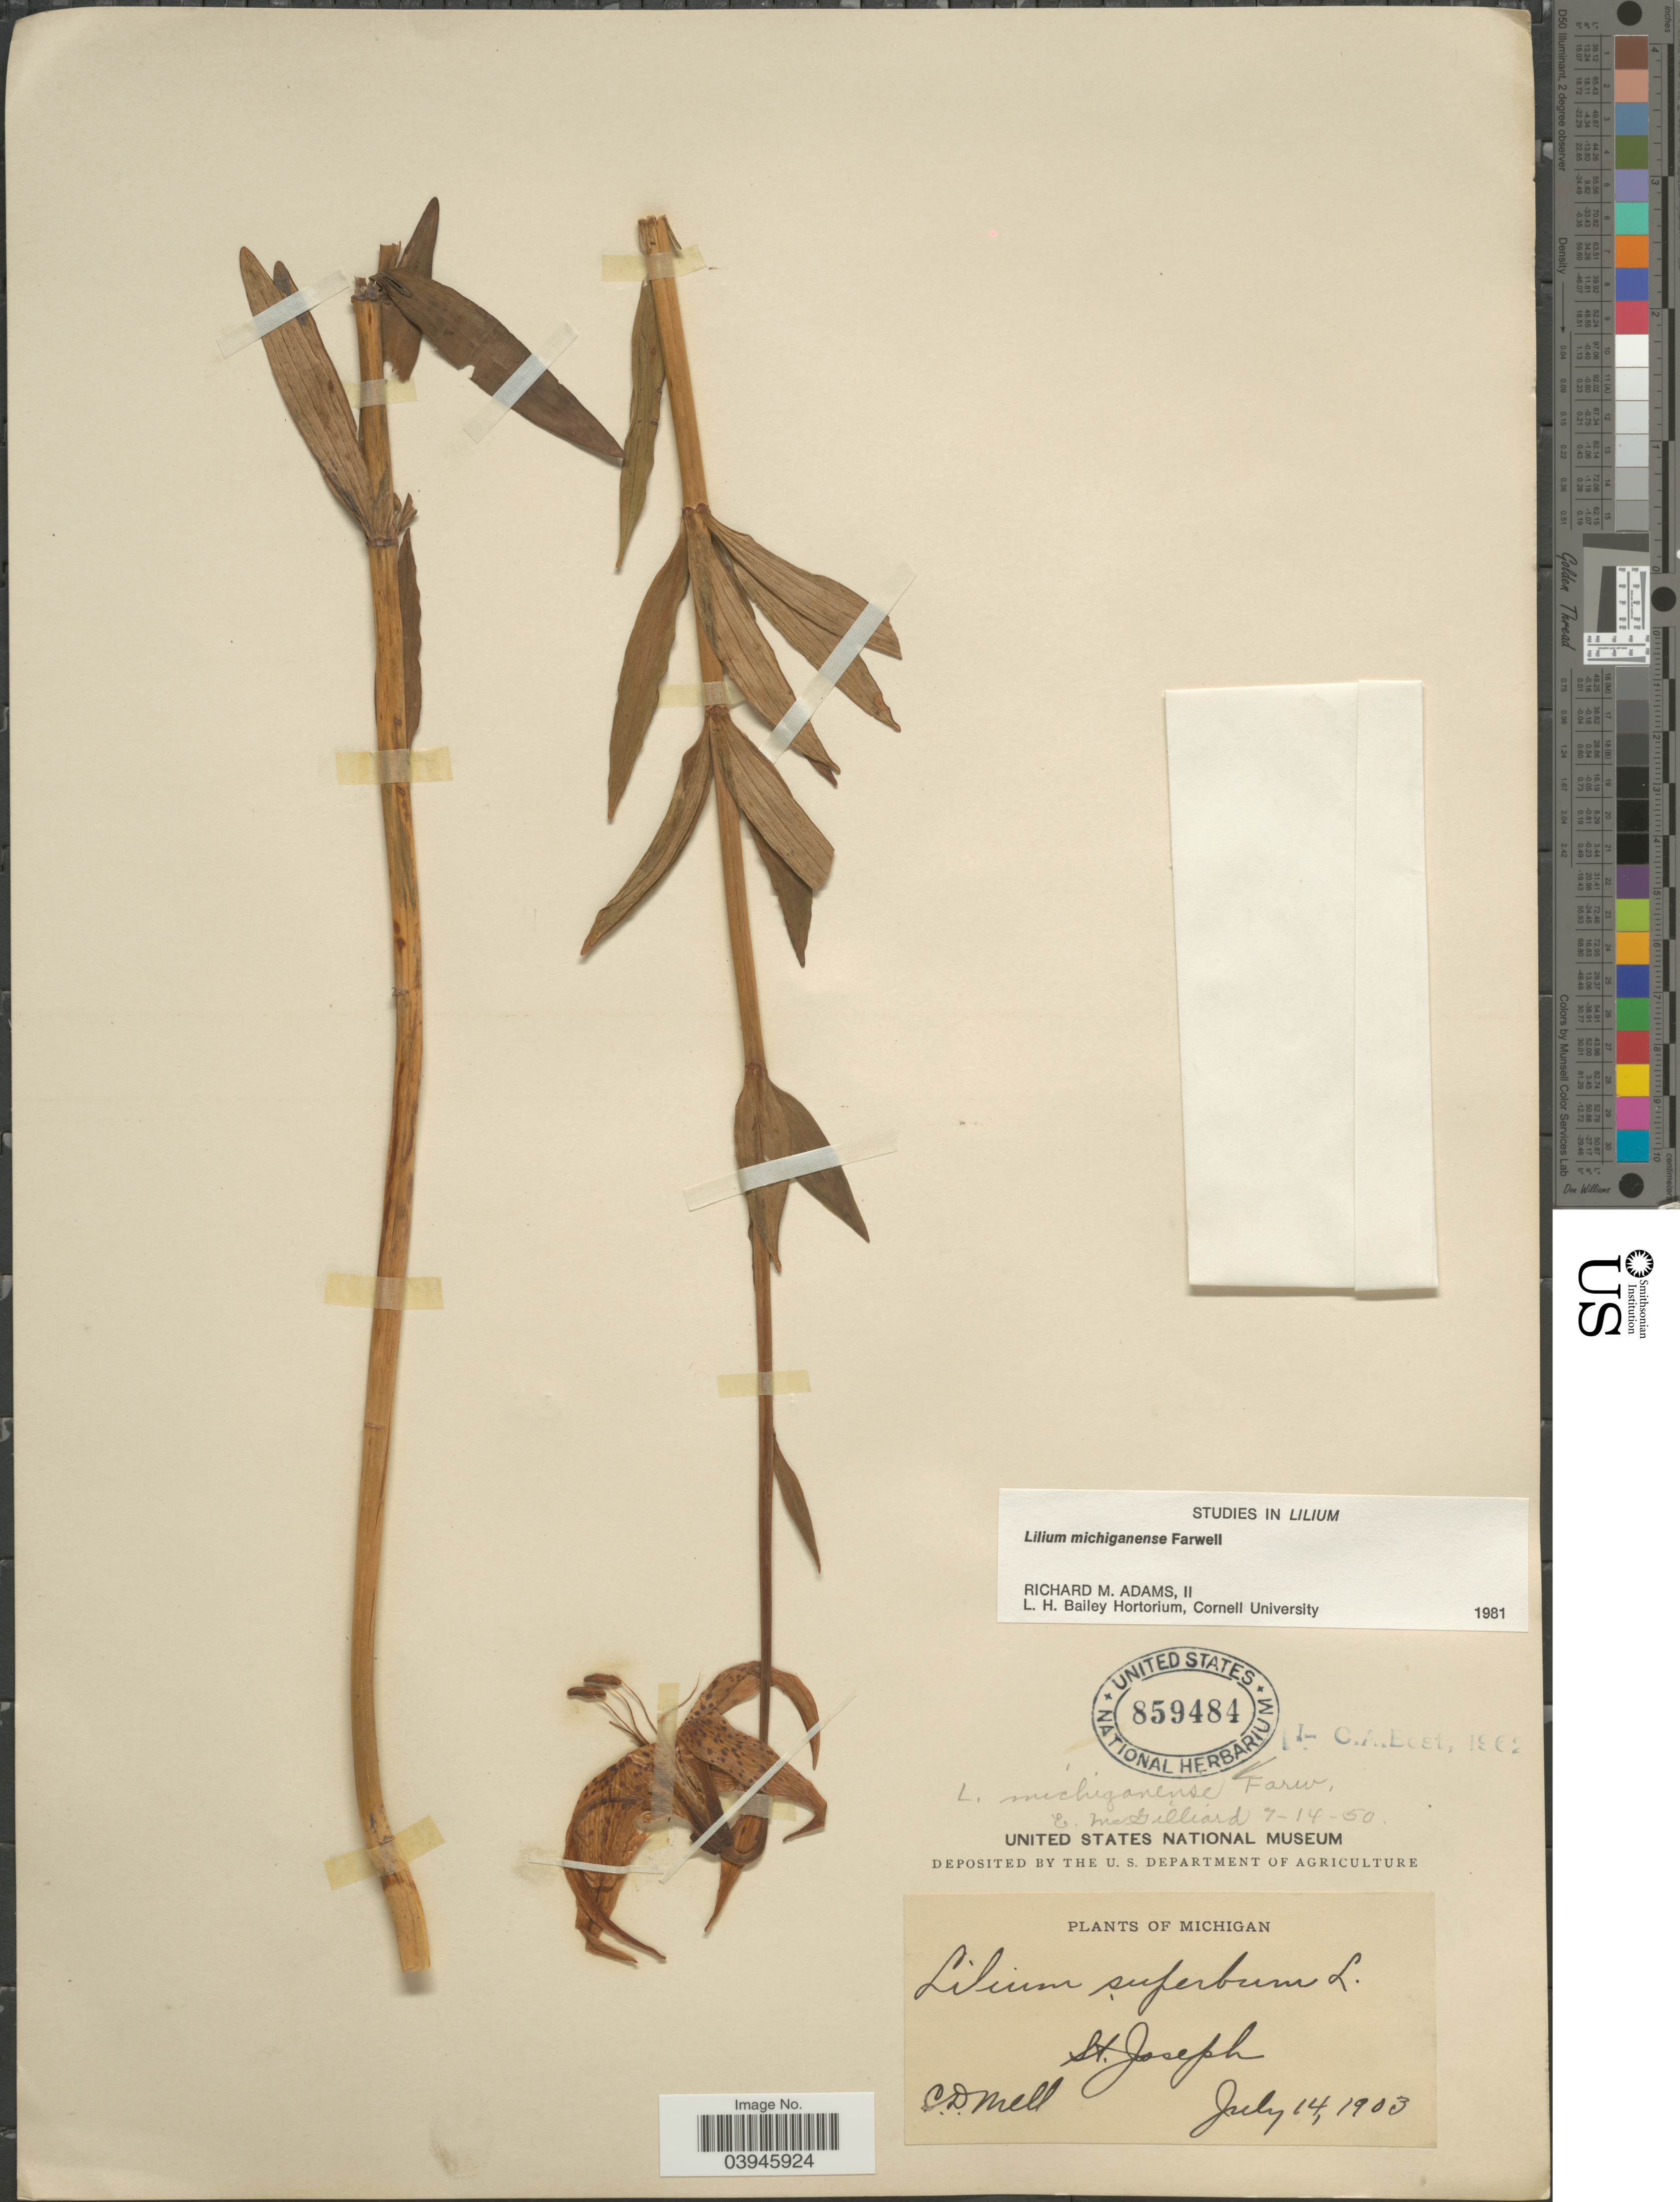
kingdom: Plantae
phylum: Tracheophyta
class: Liliopsida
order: Liliales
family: Liliaceae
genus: Lilium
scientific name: Lilium michiganense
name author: Farw.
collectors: C. D. Mell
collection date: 1903-07-14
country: United States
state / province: Michigan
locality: St. Joseph.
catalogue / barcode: US 859484